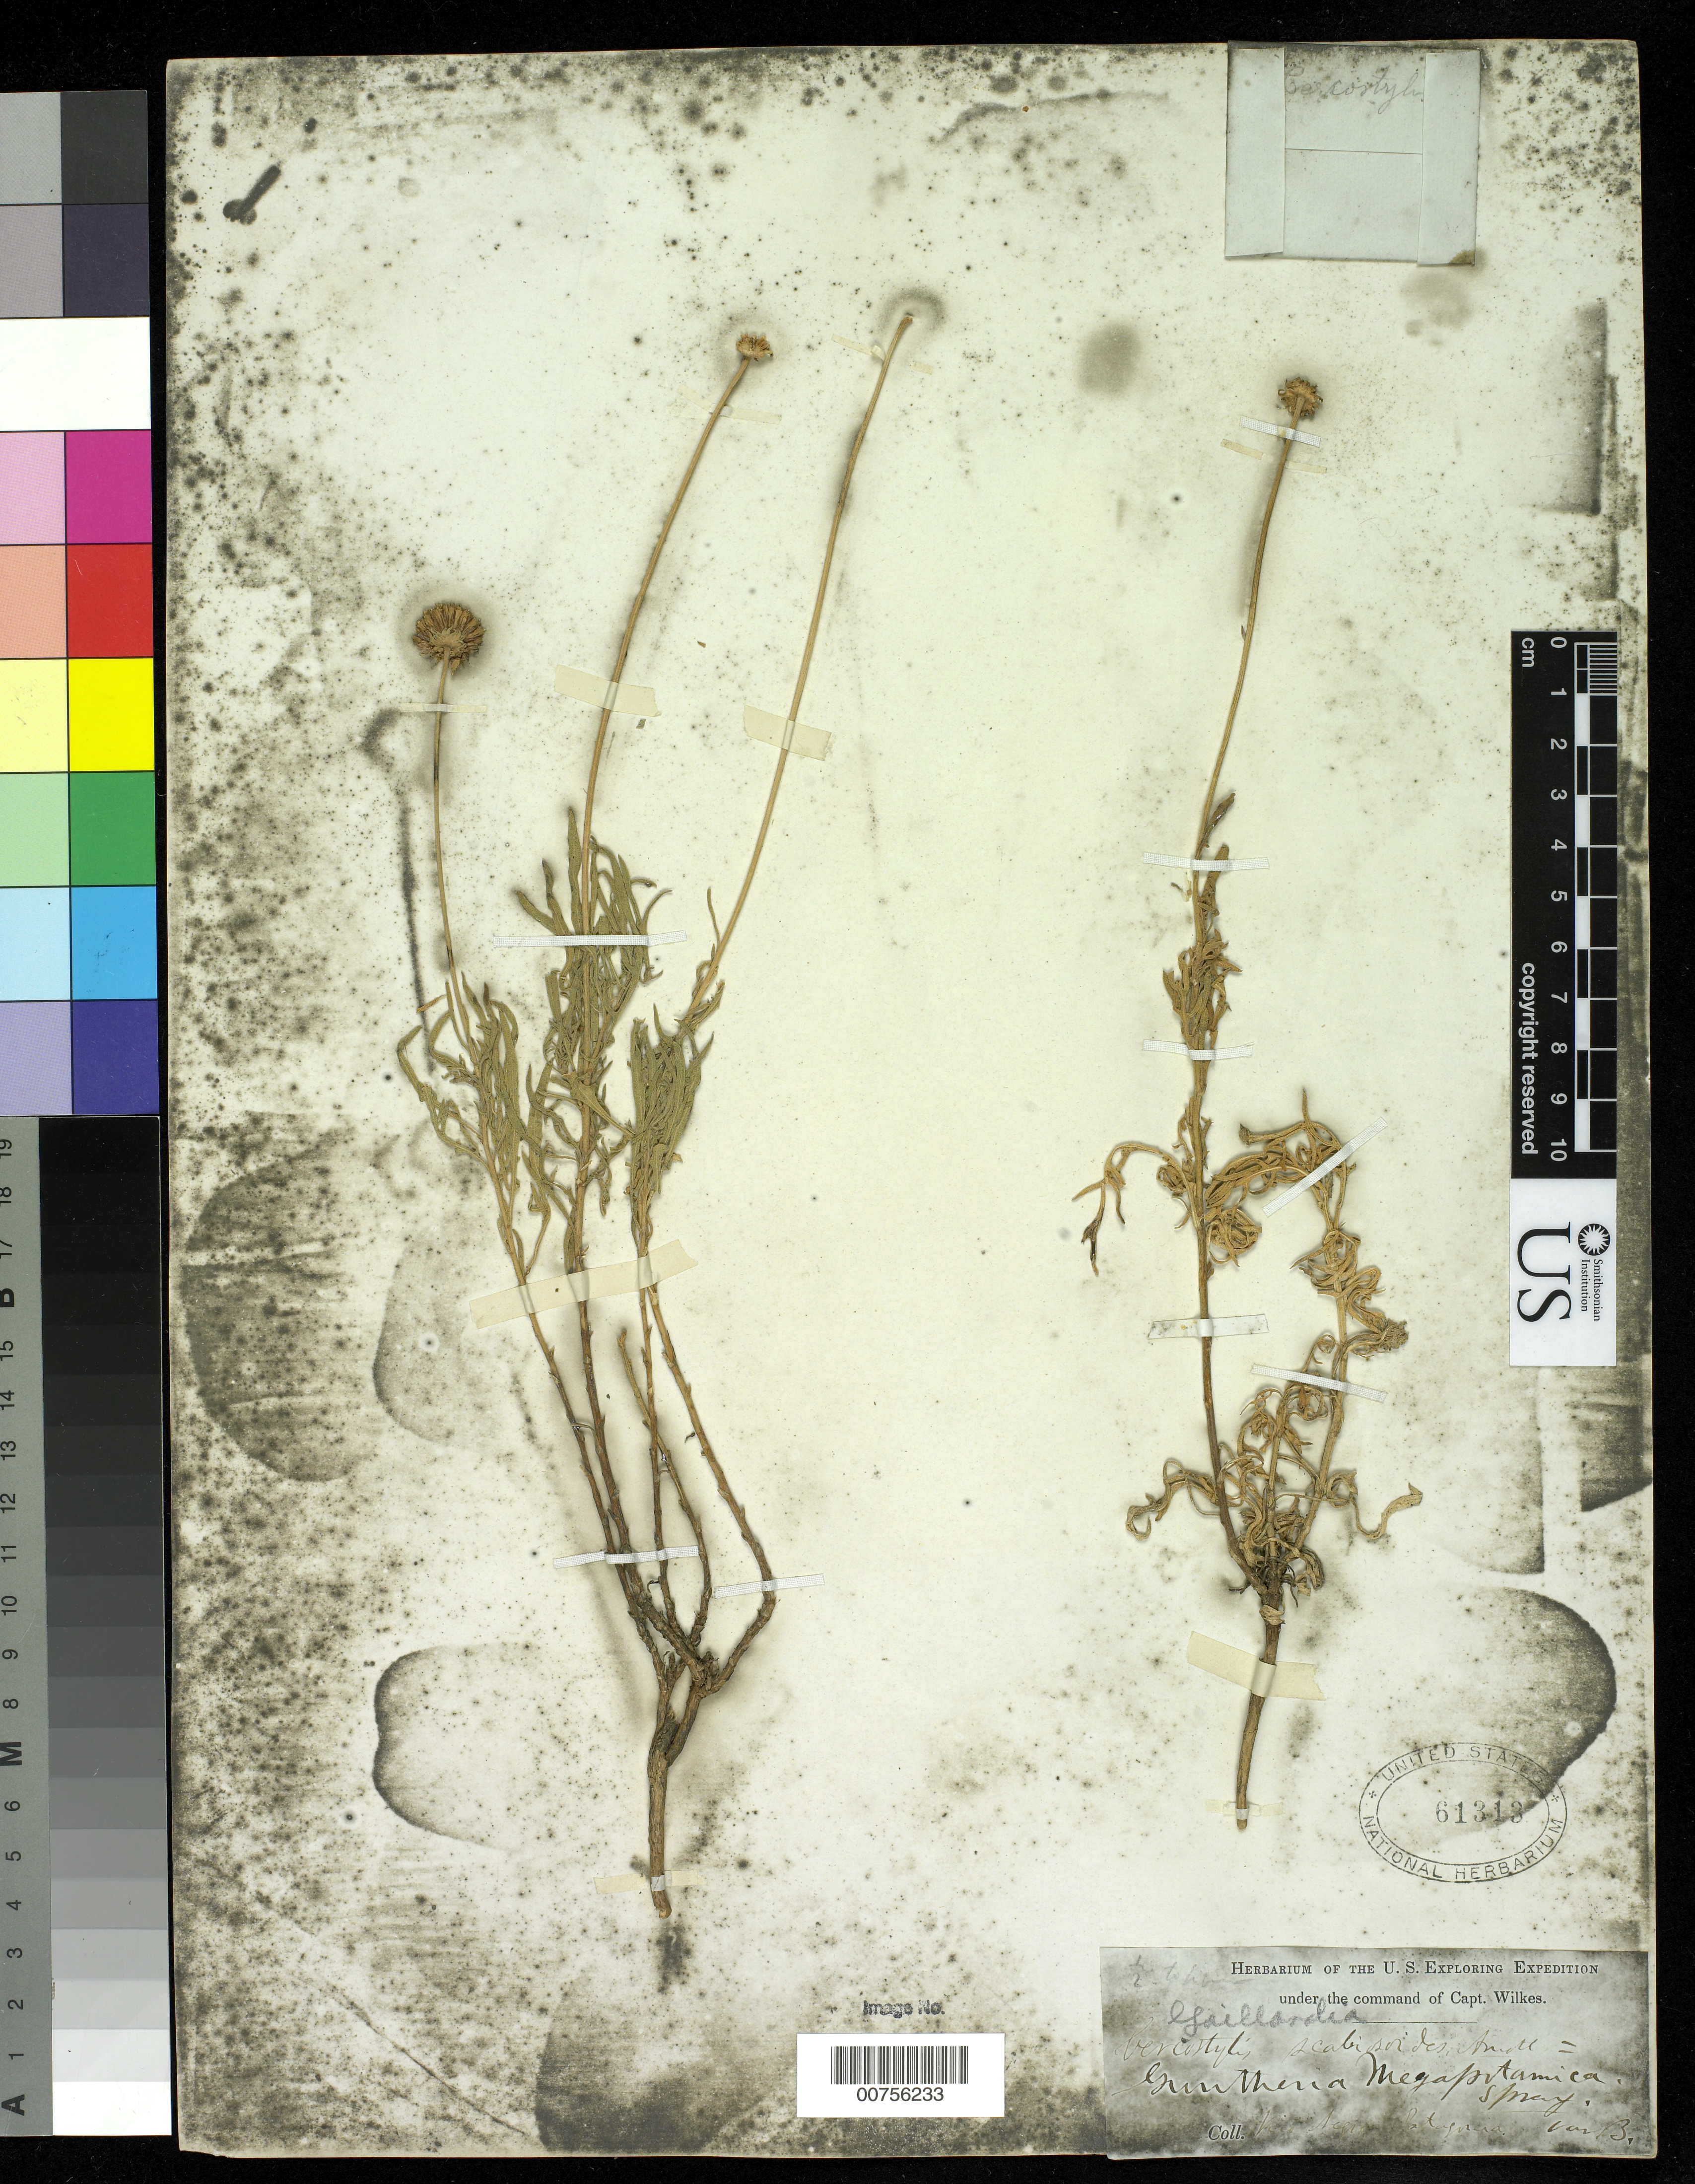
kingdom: Plantae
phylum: Tracheophyta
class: Magnoliopsida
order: Asterales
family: Asteraceae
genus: Gaillardia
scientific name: Gaillardia megapotamica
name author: (Spreng.) Baker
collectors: Wilkes Explor. Exped.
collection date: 1838/1842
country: Argentina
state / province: Rio Negro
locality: Rio Negro Patagonia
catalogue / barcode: US 61313